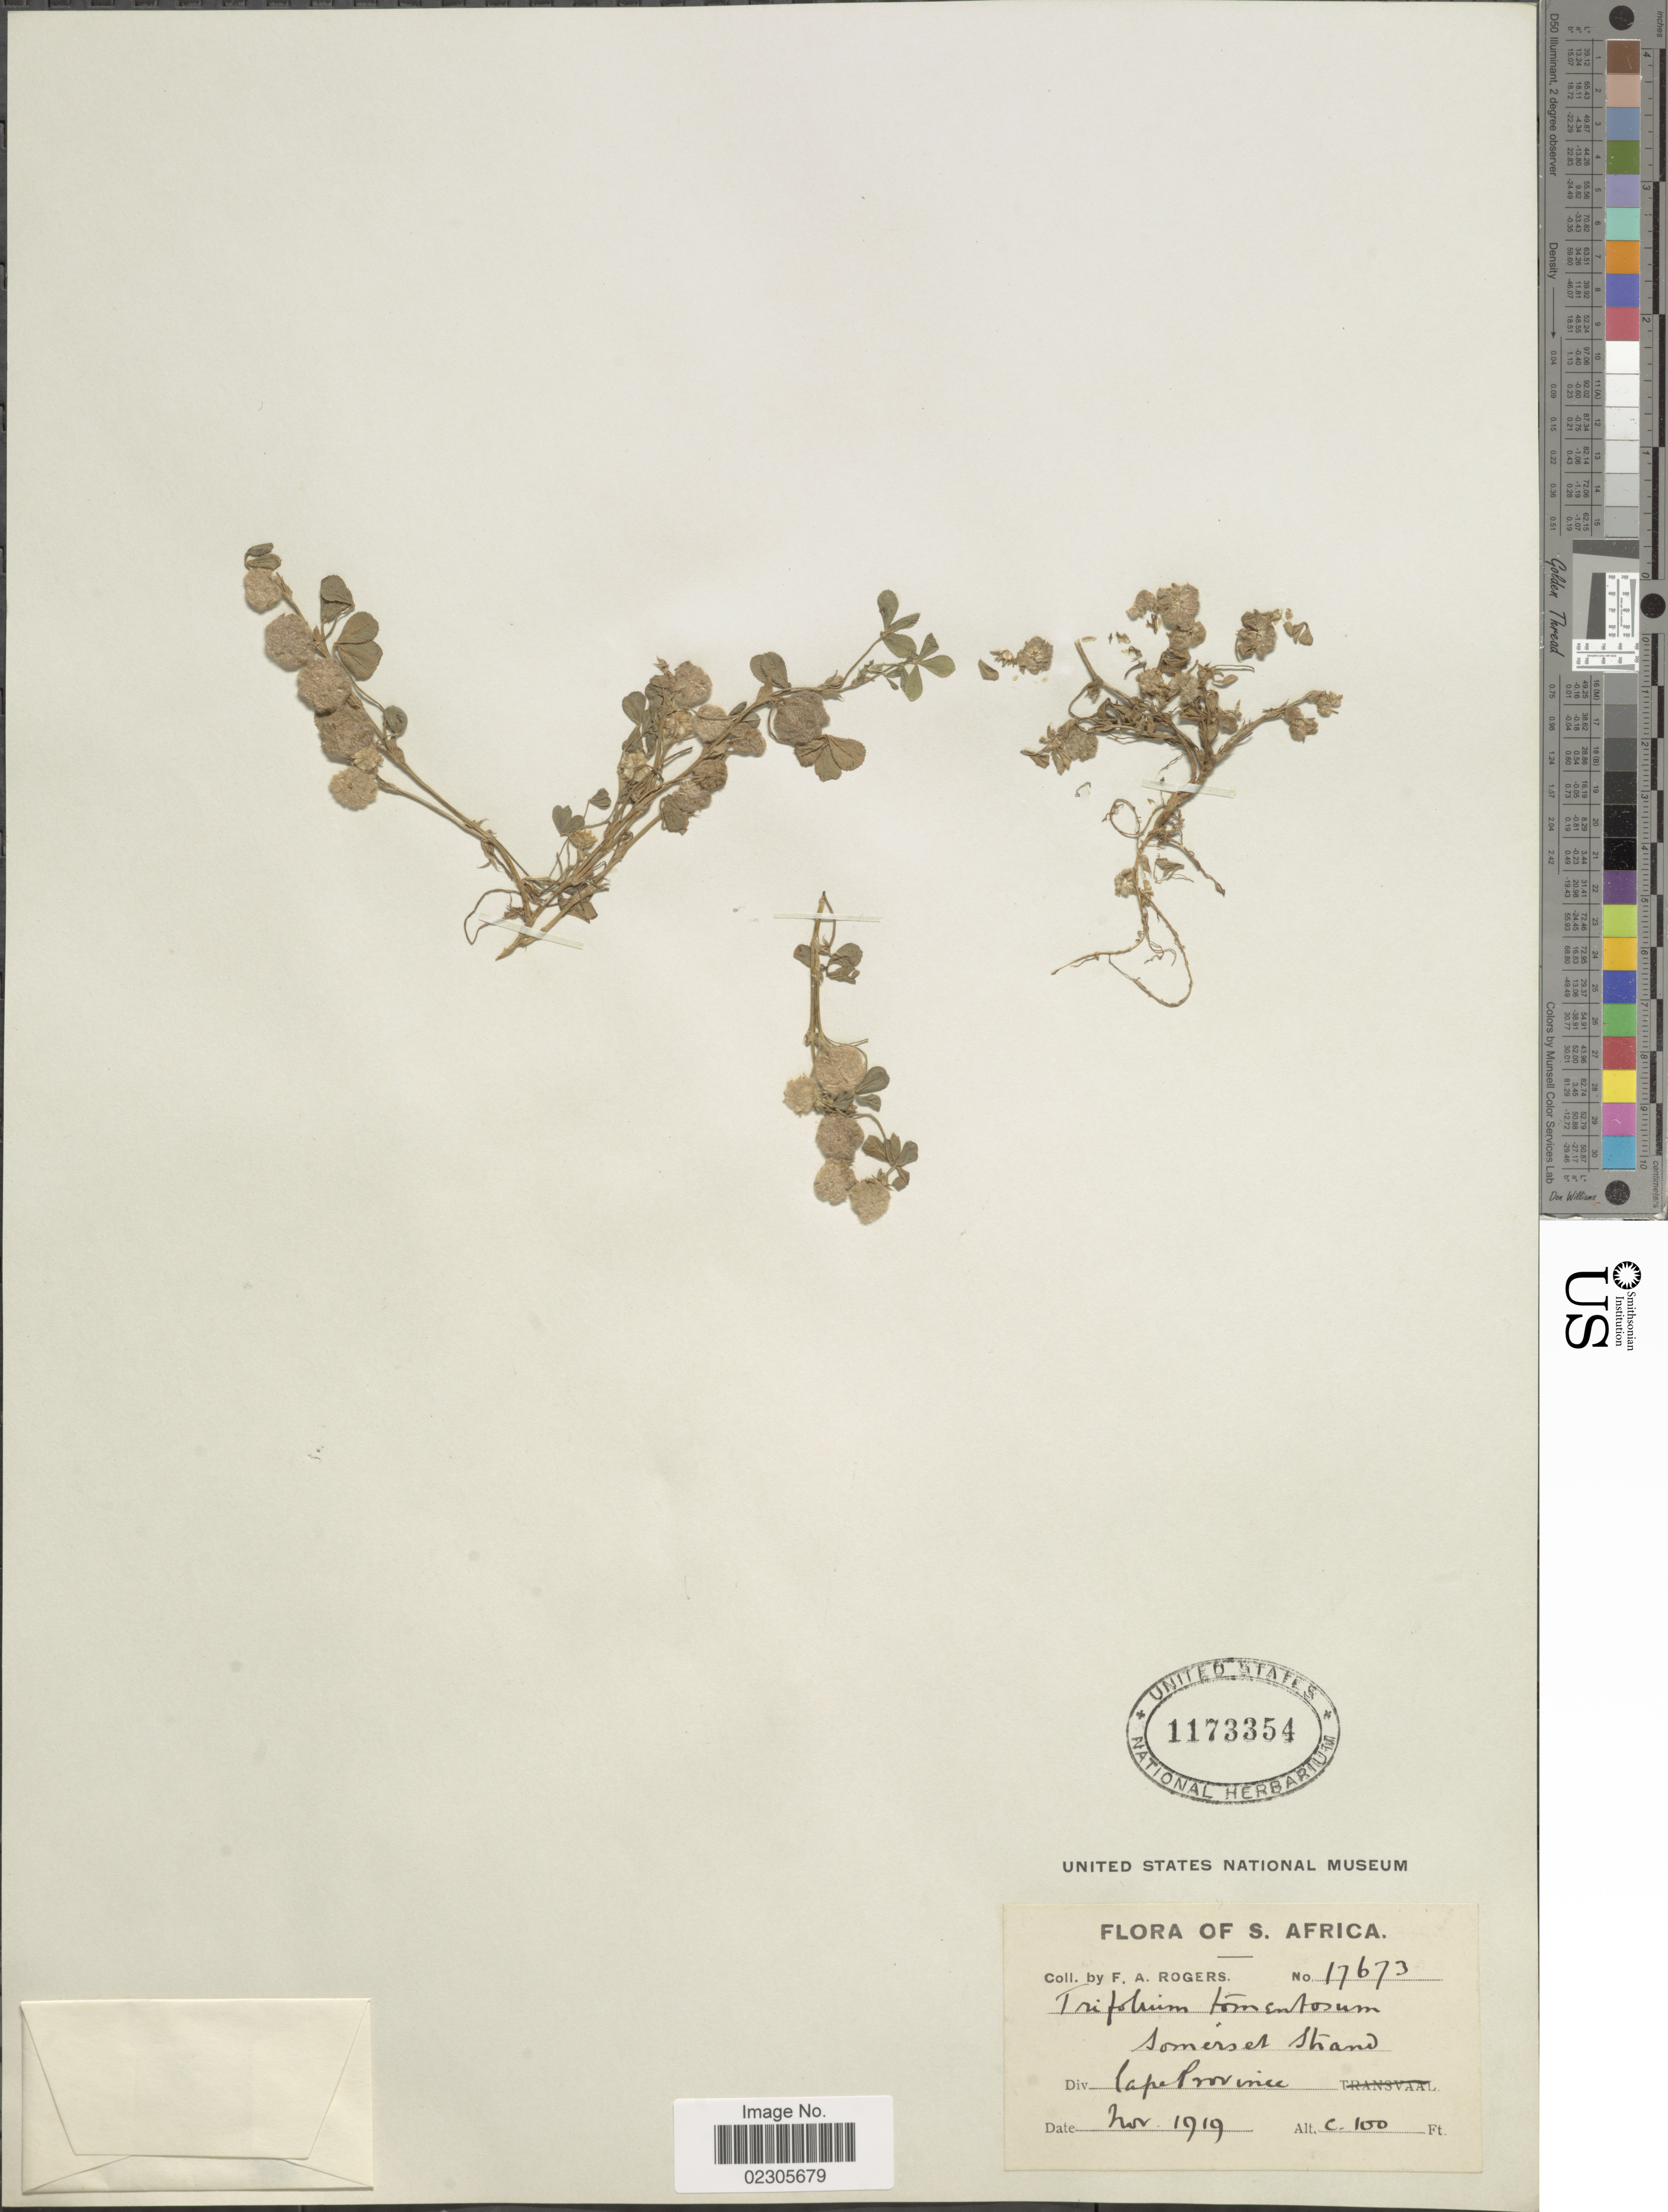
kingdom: Plantae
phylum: Tracheophyta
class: Magnoliopsida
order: Fabales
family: Fabaceae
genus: Trifolium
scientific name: Trifolium tomentosum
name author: L.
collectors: F. A. Rogers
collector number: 17673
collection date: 1919-11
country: South Africa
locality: Cape Province. Somerset Stand.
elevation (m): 30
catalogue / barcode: US 1173354